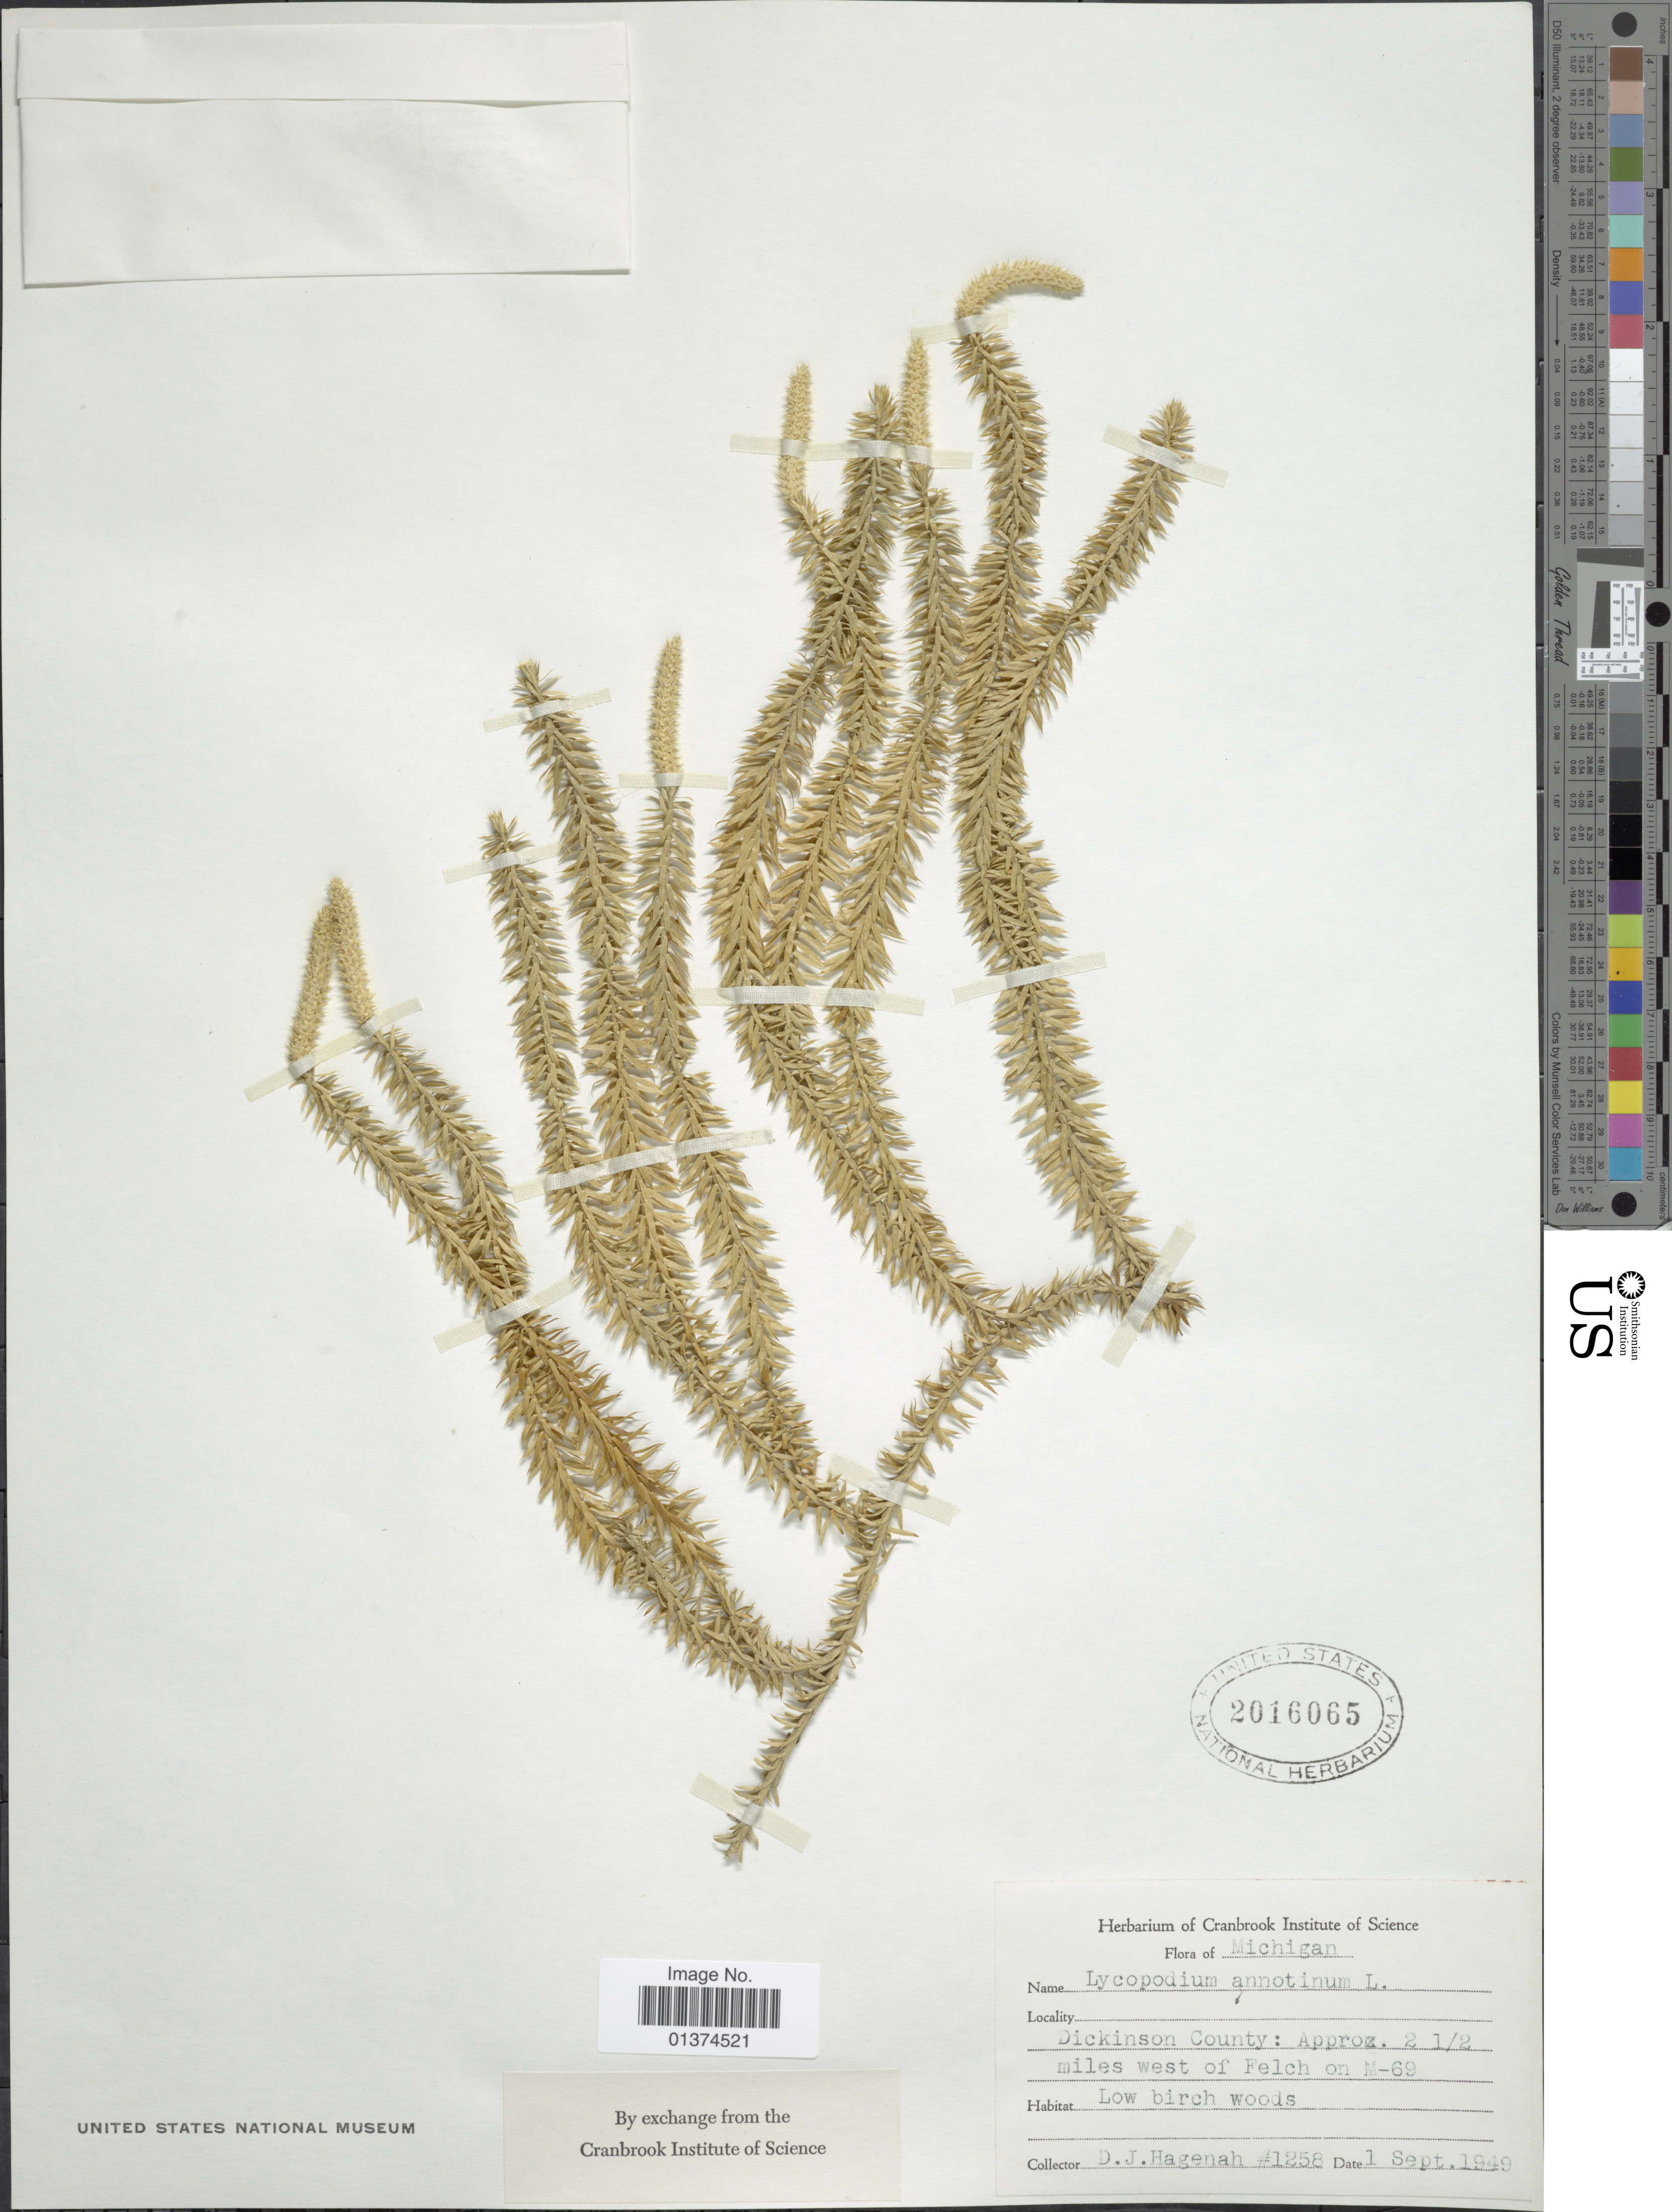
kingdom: Plantae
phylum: Tracheophyta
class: Lycopodiopsida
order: Lycopodiales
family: Lycopodiaceae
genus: Spinulum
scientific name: Spinulum annotinum subsp. annotinum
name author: (L.) A. Haines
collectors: D. Hagenah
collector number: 1258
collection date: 1949-09-01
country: United States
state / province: Michigan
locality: Dickinson County: Approx 2½ miles west of felch on M-69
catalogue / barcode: US 2016065